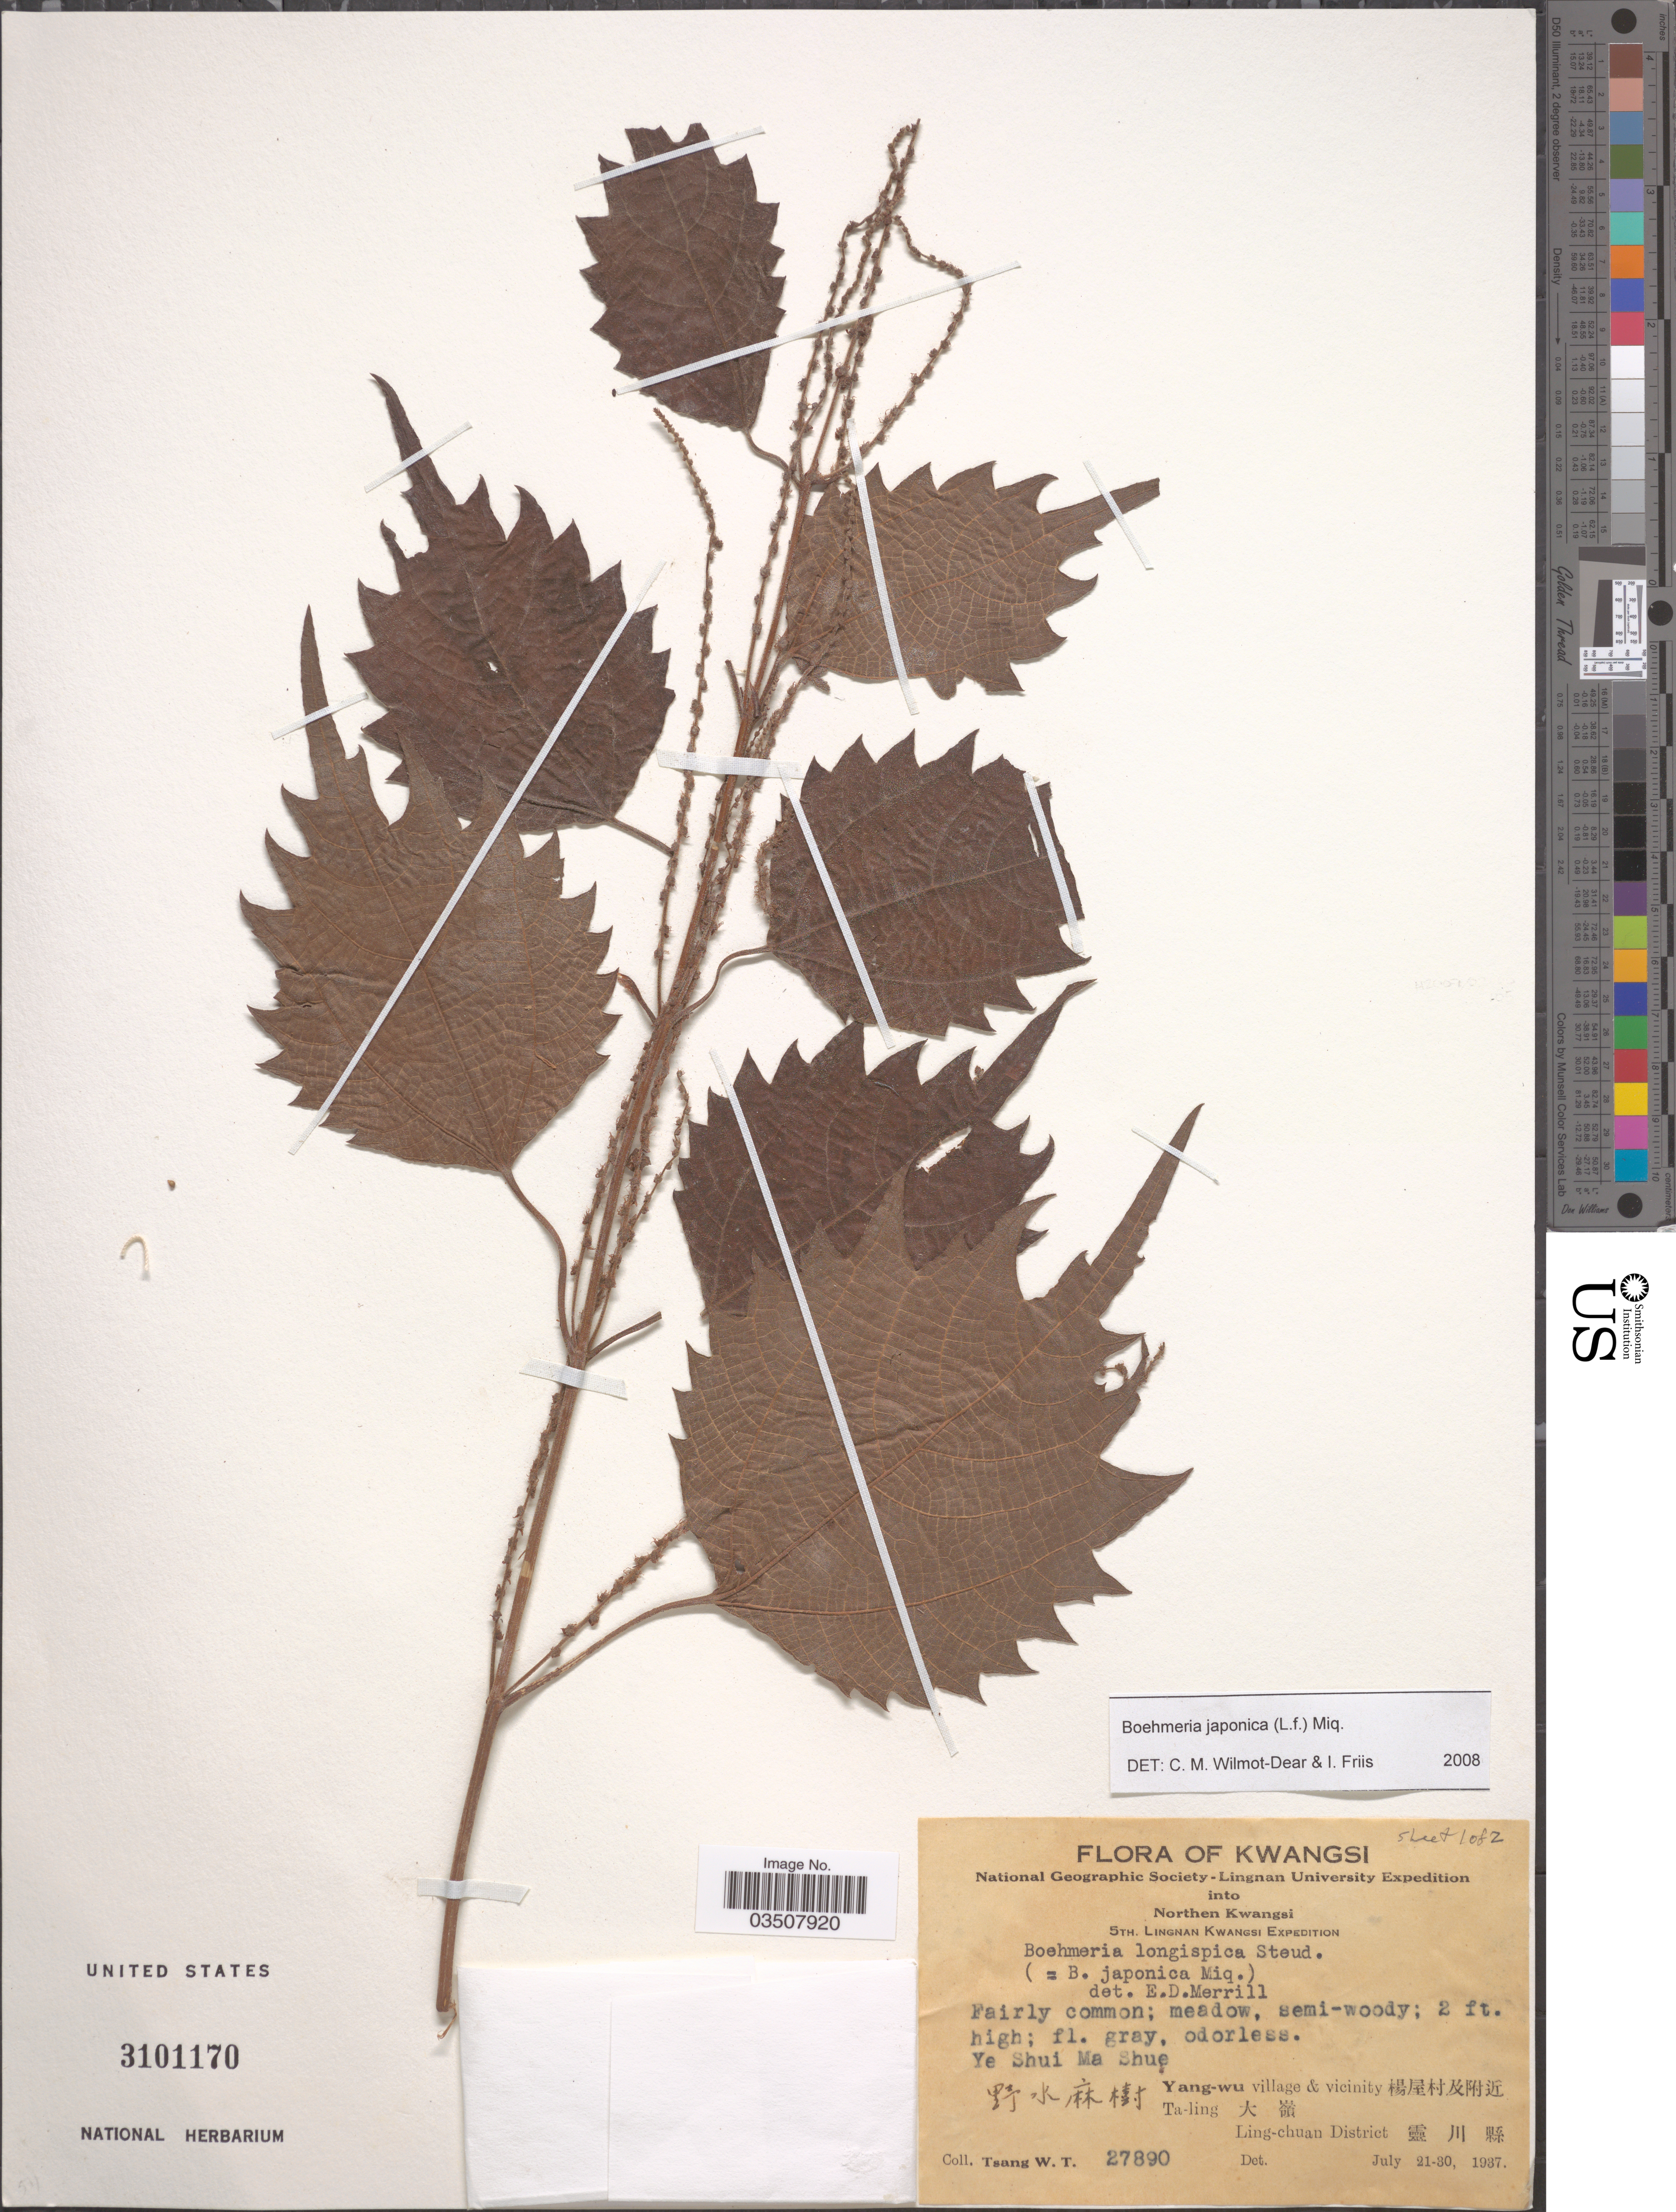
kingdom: Plantae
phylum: Tracheophyta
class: Magnoliopsida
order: Rosales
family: Urticaceae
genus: Boehmeria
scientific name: Boehmeria japonica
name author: (L. f.) Miq.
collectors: W. T. Tsang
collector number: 27890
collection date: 1937-07-21/1937-07-30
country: China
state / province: Guangxi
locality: Kwangsi. Northen Kwangsi. Ye Shui Ma Shue X. Yang-wu village & vicinity X. Ta-ling X. Ling-chuang District X.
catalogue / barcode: US 3101170